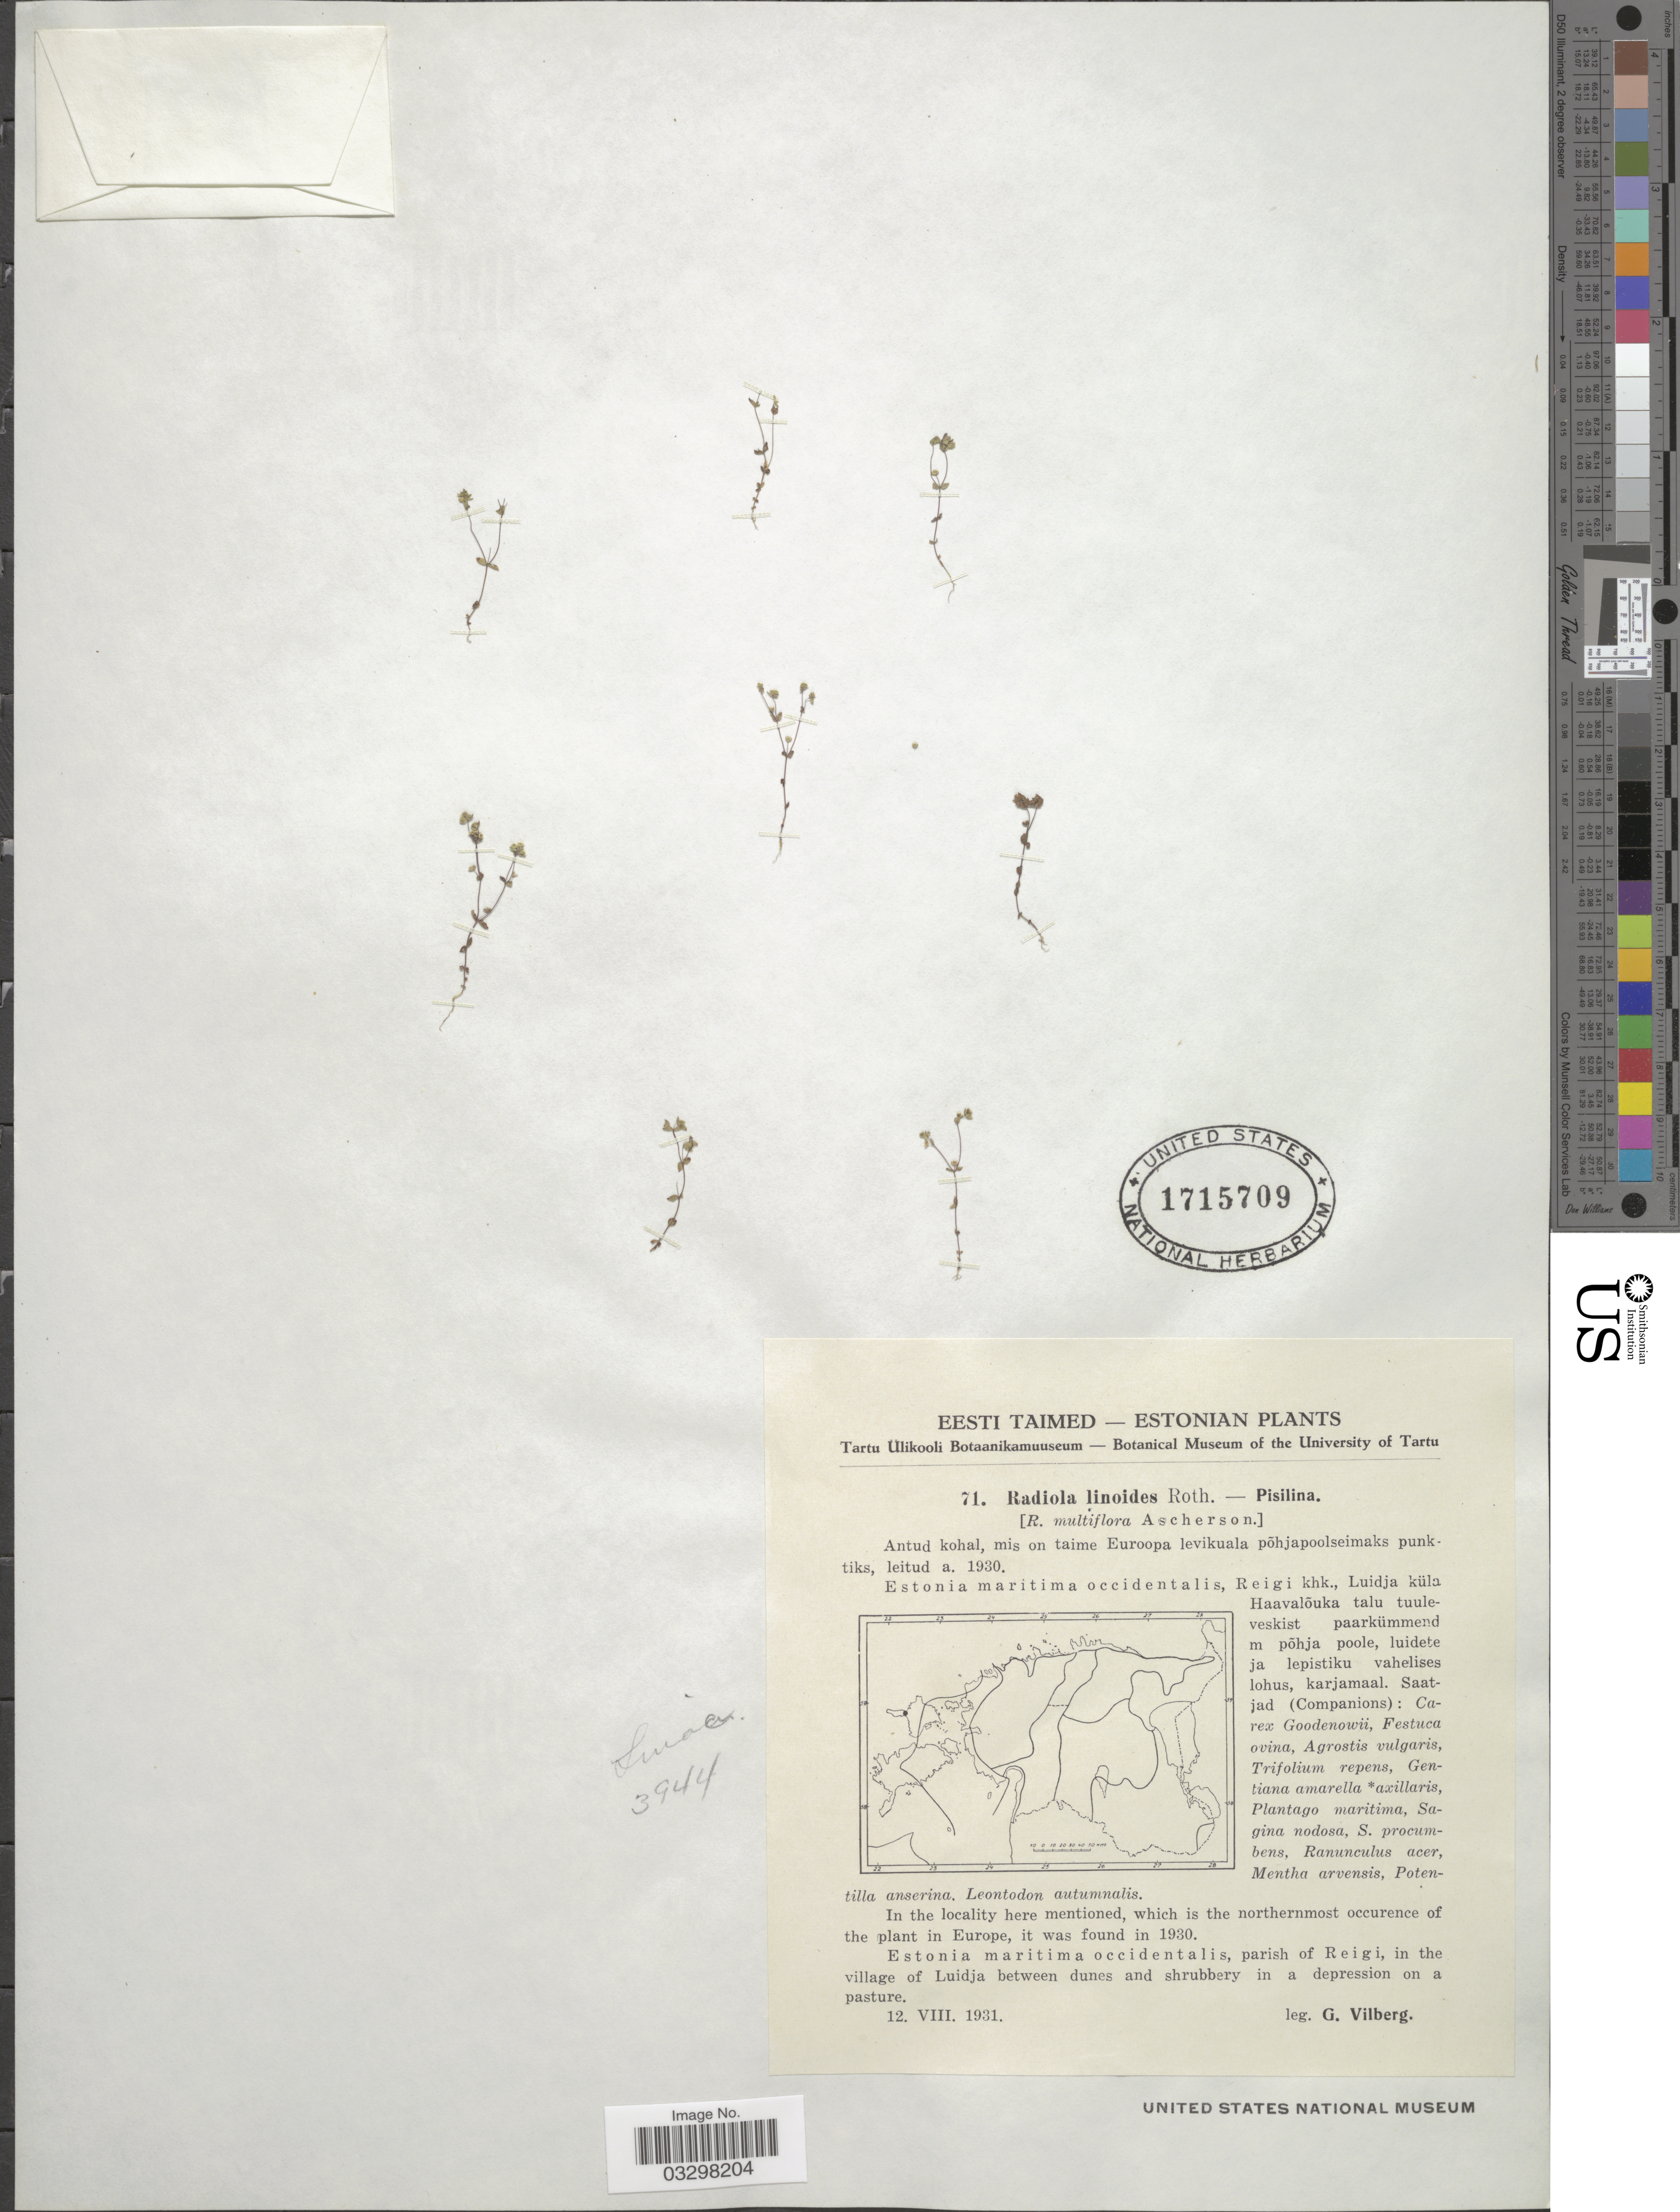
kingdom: Plantae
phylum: Tracheophyta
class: Magnoliopsida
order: Malpighiales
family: Linaceae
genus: Radiola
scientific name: Radiola linoides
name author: Roth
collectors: G. Vilberg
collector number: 71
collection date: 1931-08-12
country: Estonia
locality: Estonia maritima occidentalis, parish of Reigi, in the village of Luidja.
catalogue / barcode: US 1715709